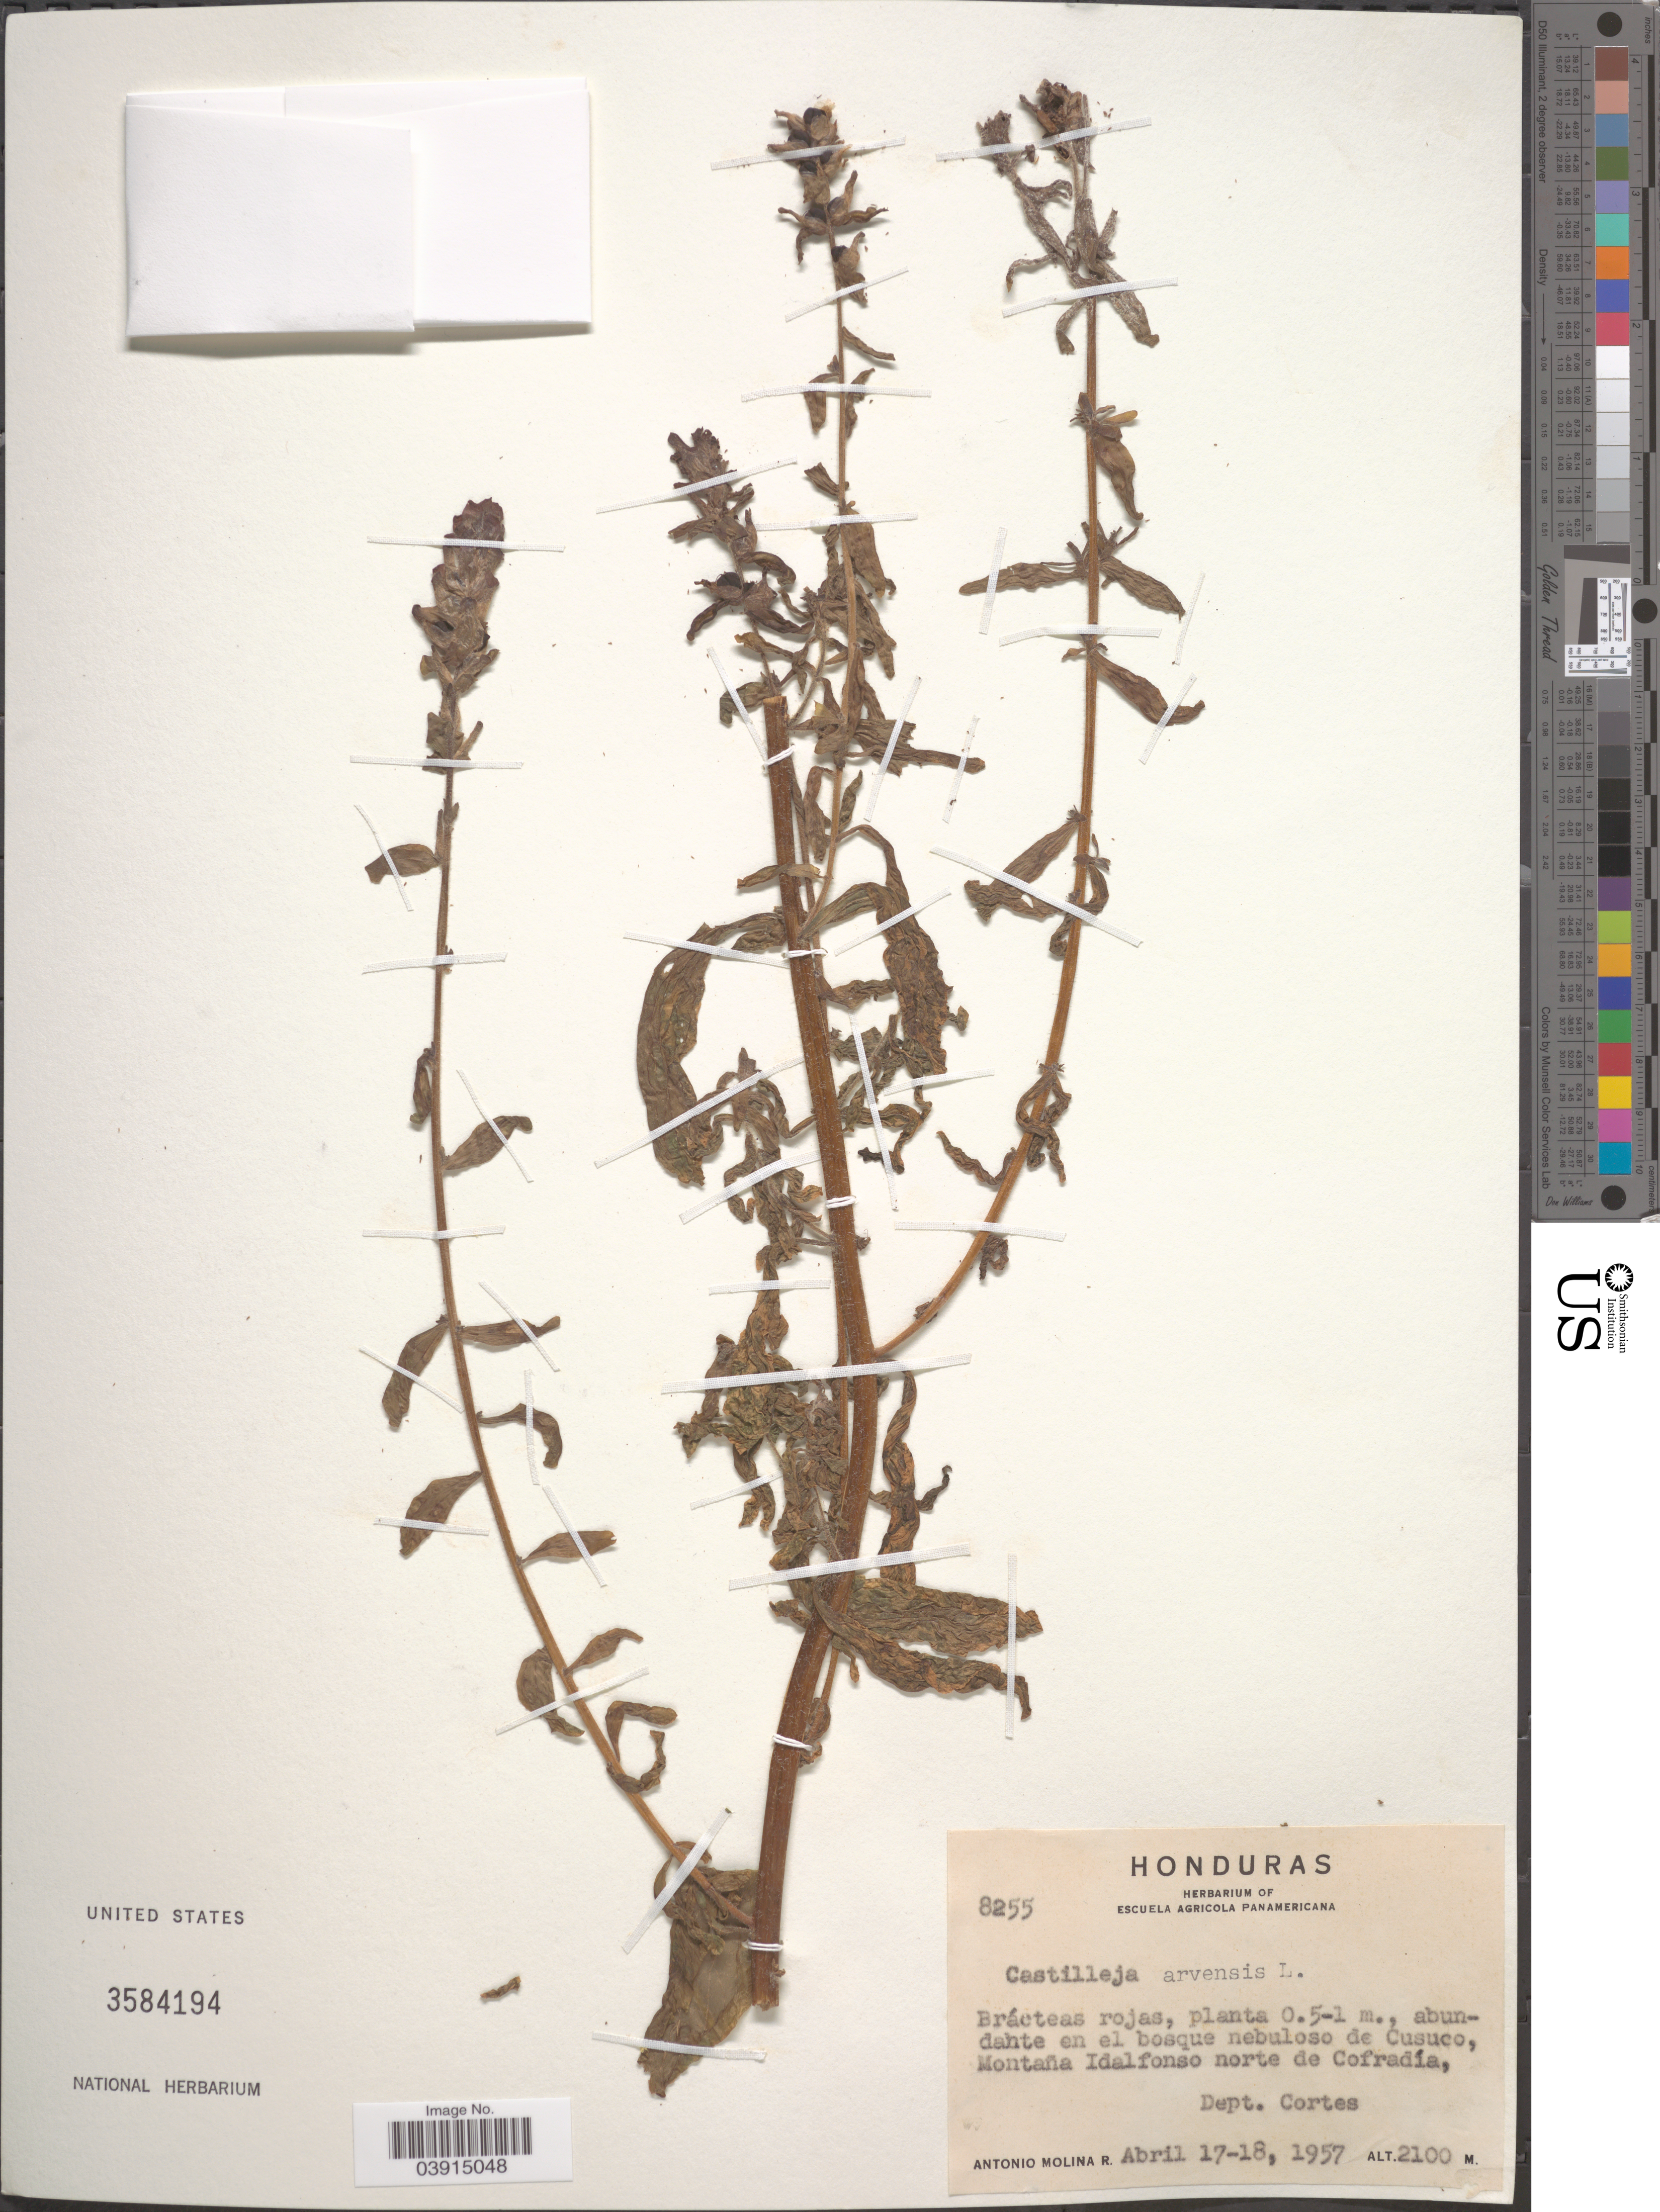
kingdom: Plantae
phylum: Tracheophyta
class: Magnoliopsida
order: Lamiales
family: Orobanchaceae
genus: Castilleja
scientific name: Castilleja arvensis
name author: Schltdl. & Cham.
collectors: A. Molina R.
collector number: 8255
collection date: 1957-04-17/1957-04-18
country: Honduras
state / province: Cortes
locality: En el bosque nebuloso de Cusuco, Montaña Idalfonso norte de Cofradía, Dept. Cortes.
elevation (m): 2100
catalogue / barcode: US 3584194